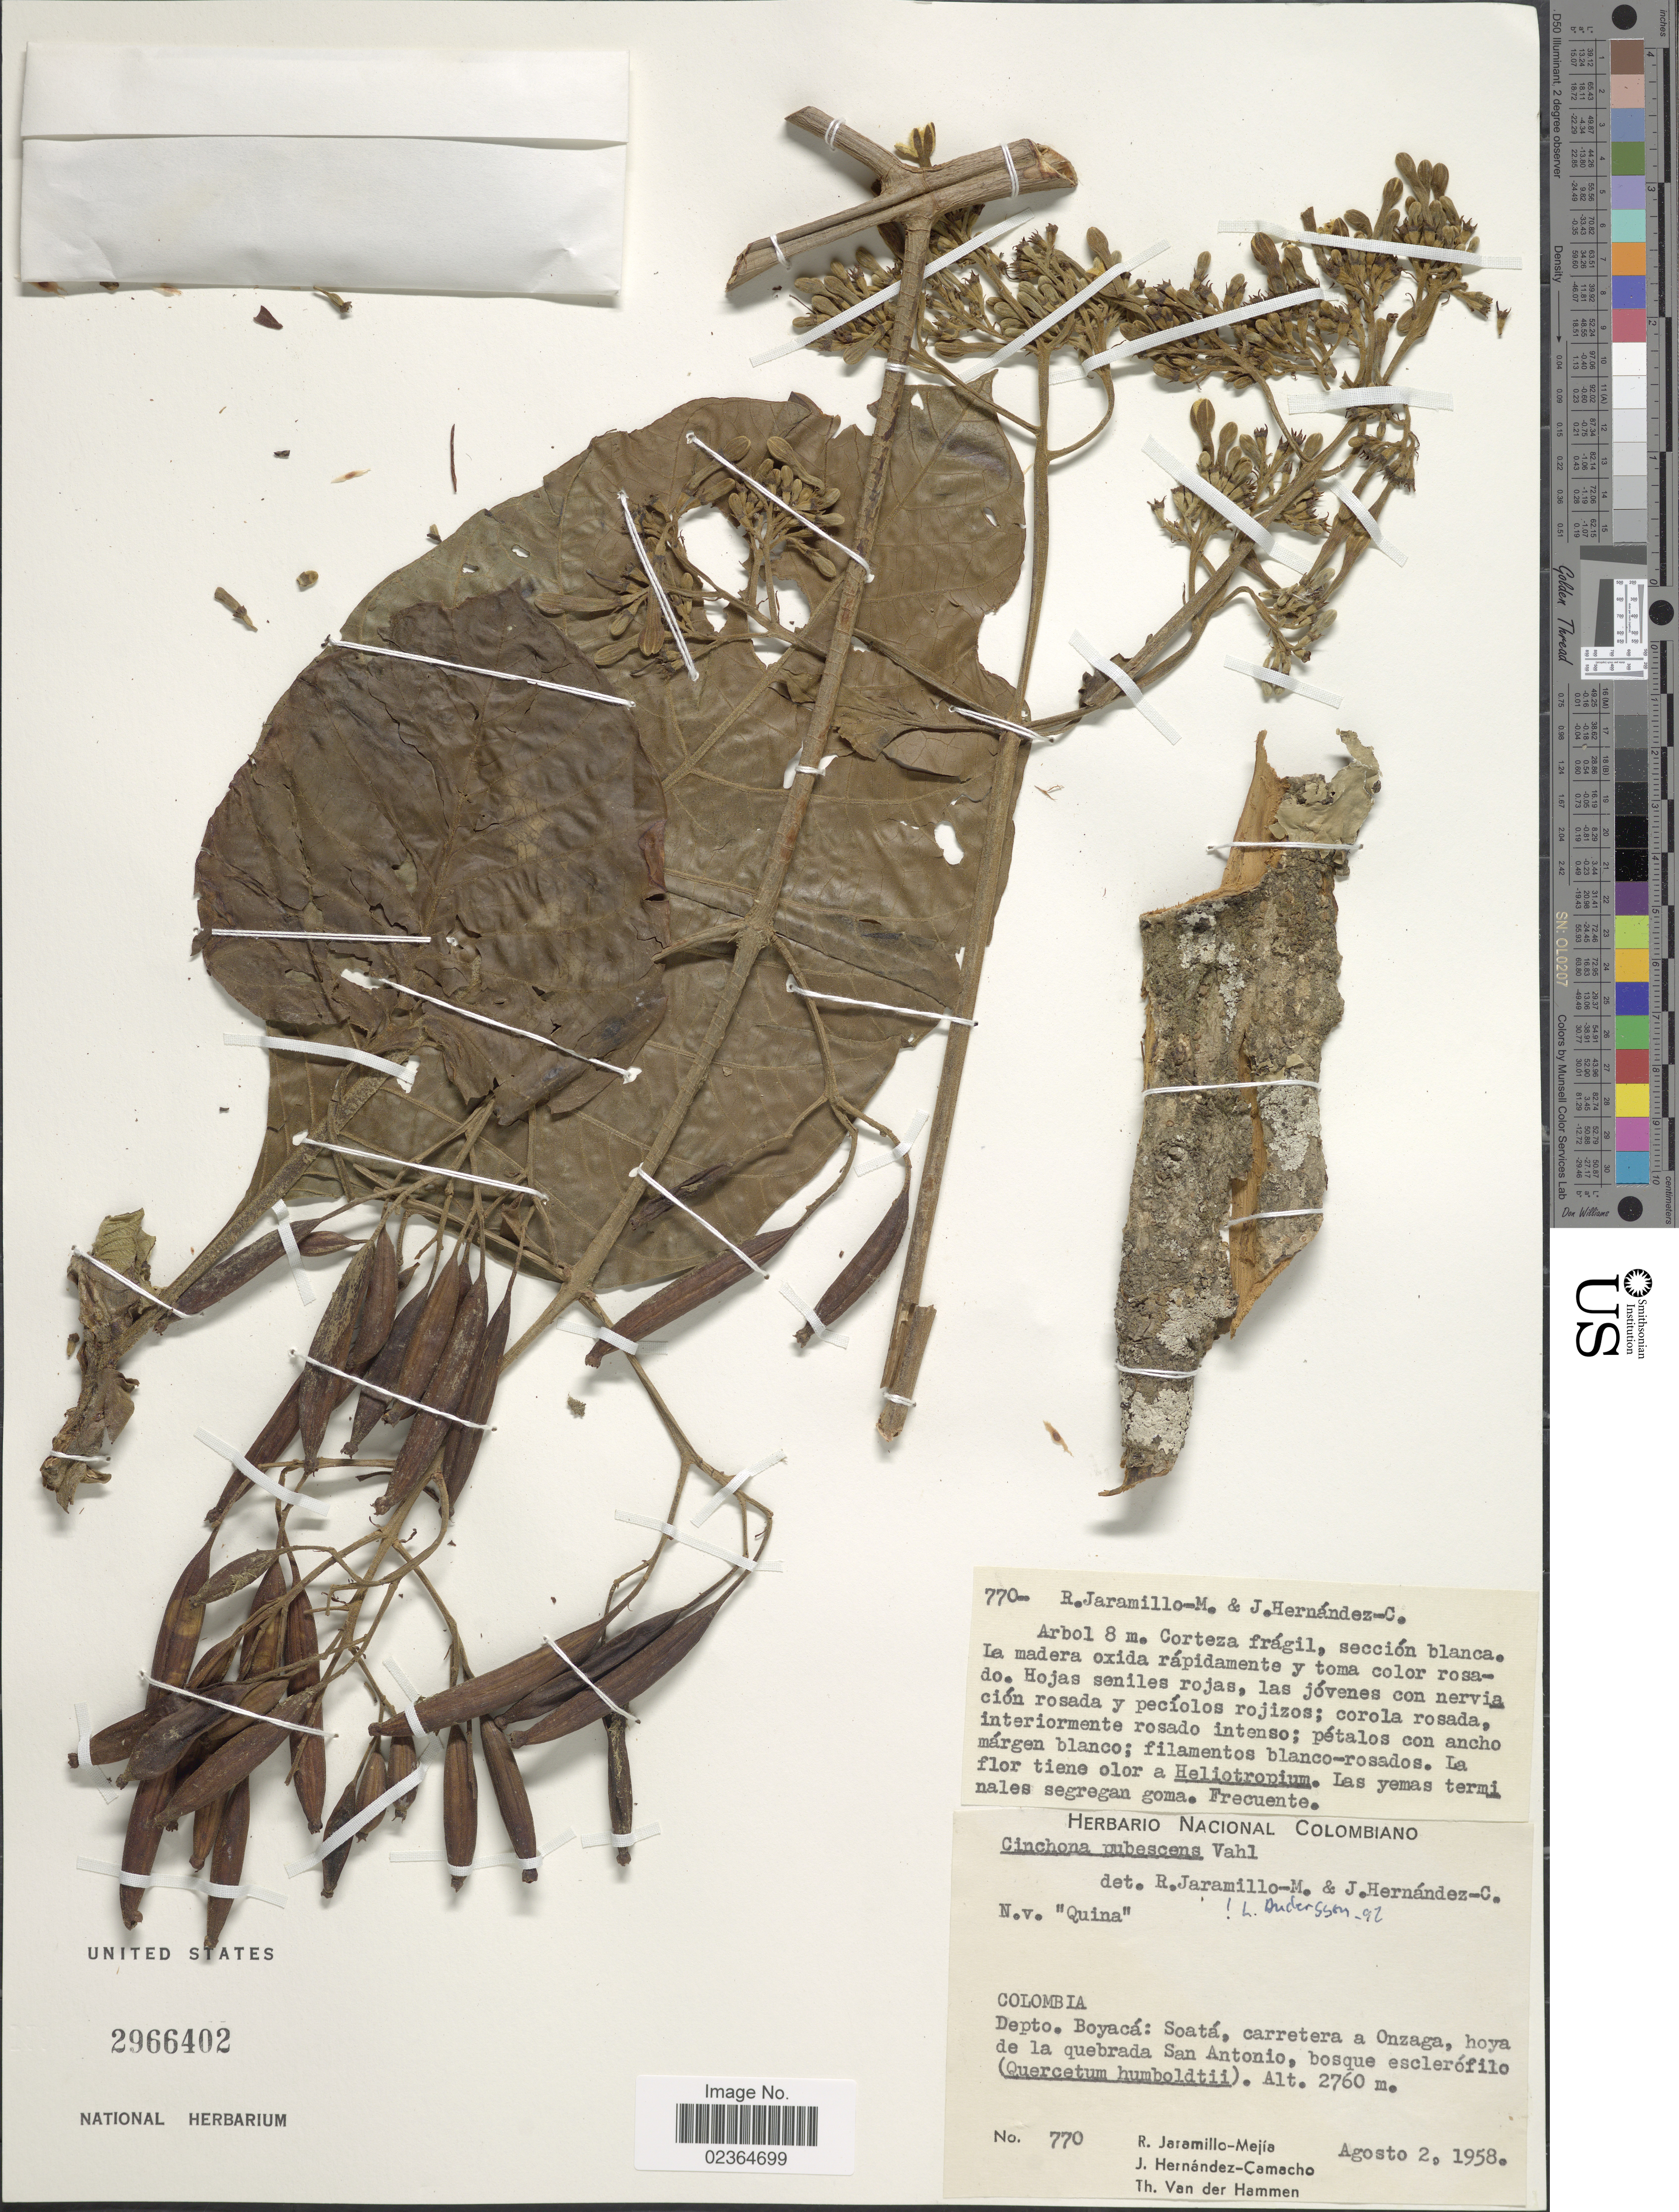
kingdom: Plantae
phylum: Tracheophyta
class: Magnoliopsida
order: Gentianales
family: Rubiaceae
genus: Cinchona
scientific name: Cinchona pubescens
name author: Vahl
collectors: R. Jaramillo M., J. Hernandez Camacho & T. Van der Hammen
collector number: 770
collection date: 1958-08-02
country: Colombia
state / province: Boyacá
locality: Soatá, carretera a Onzaga, hoya de la quebrada San Antonio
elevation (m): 2760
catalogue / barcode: US 2966402